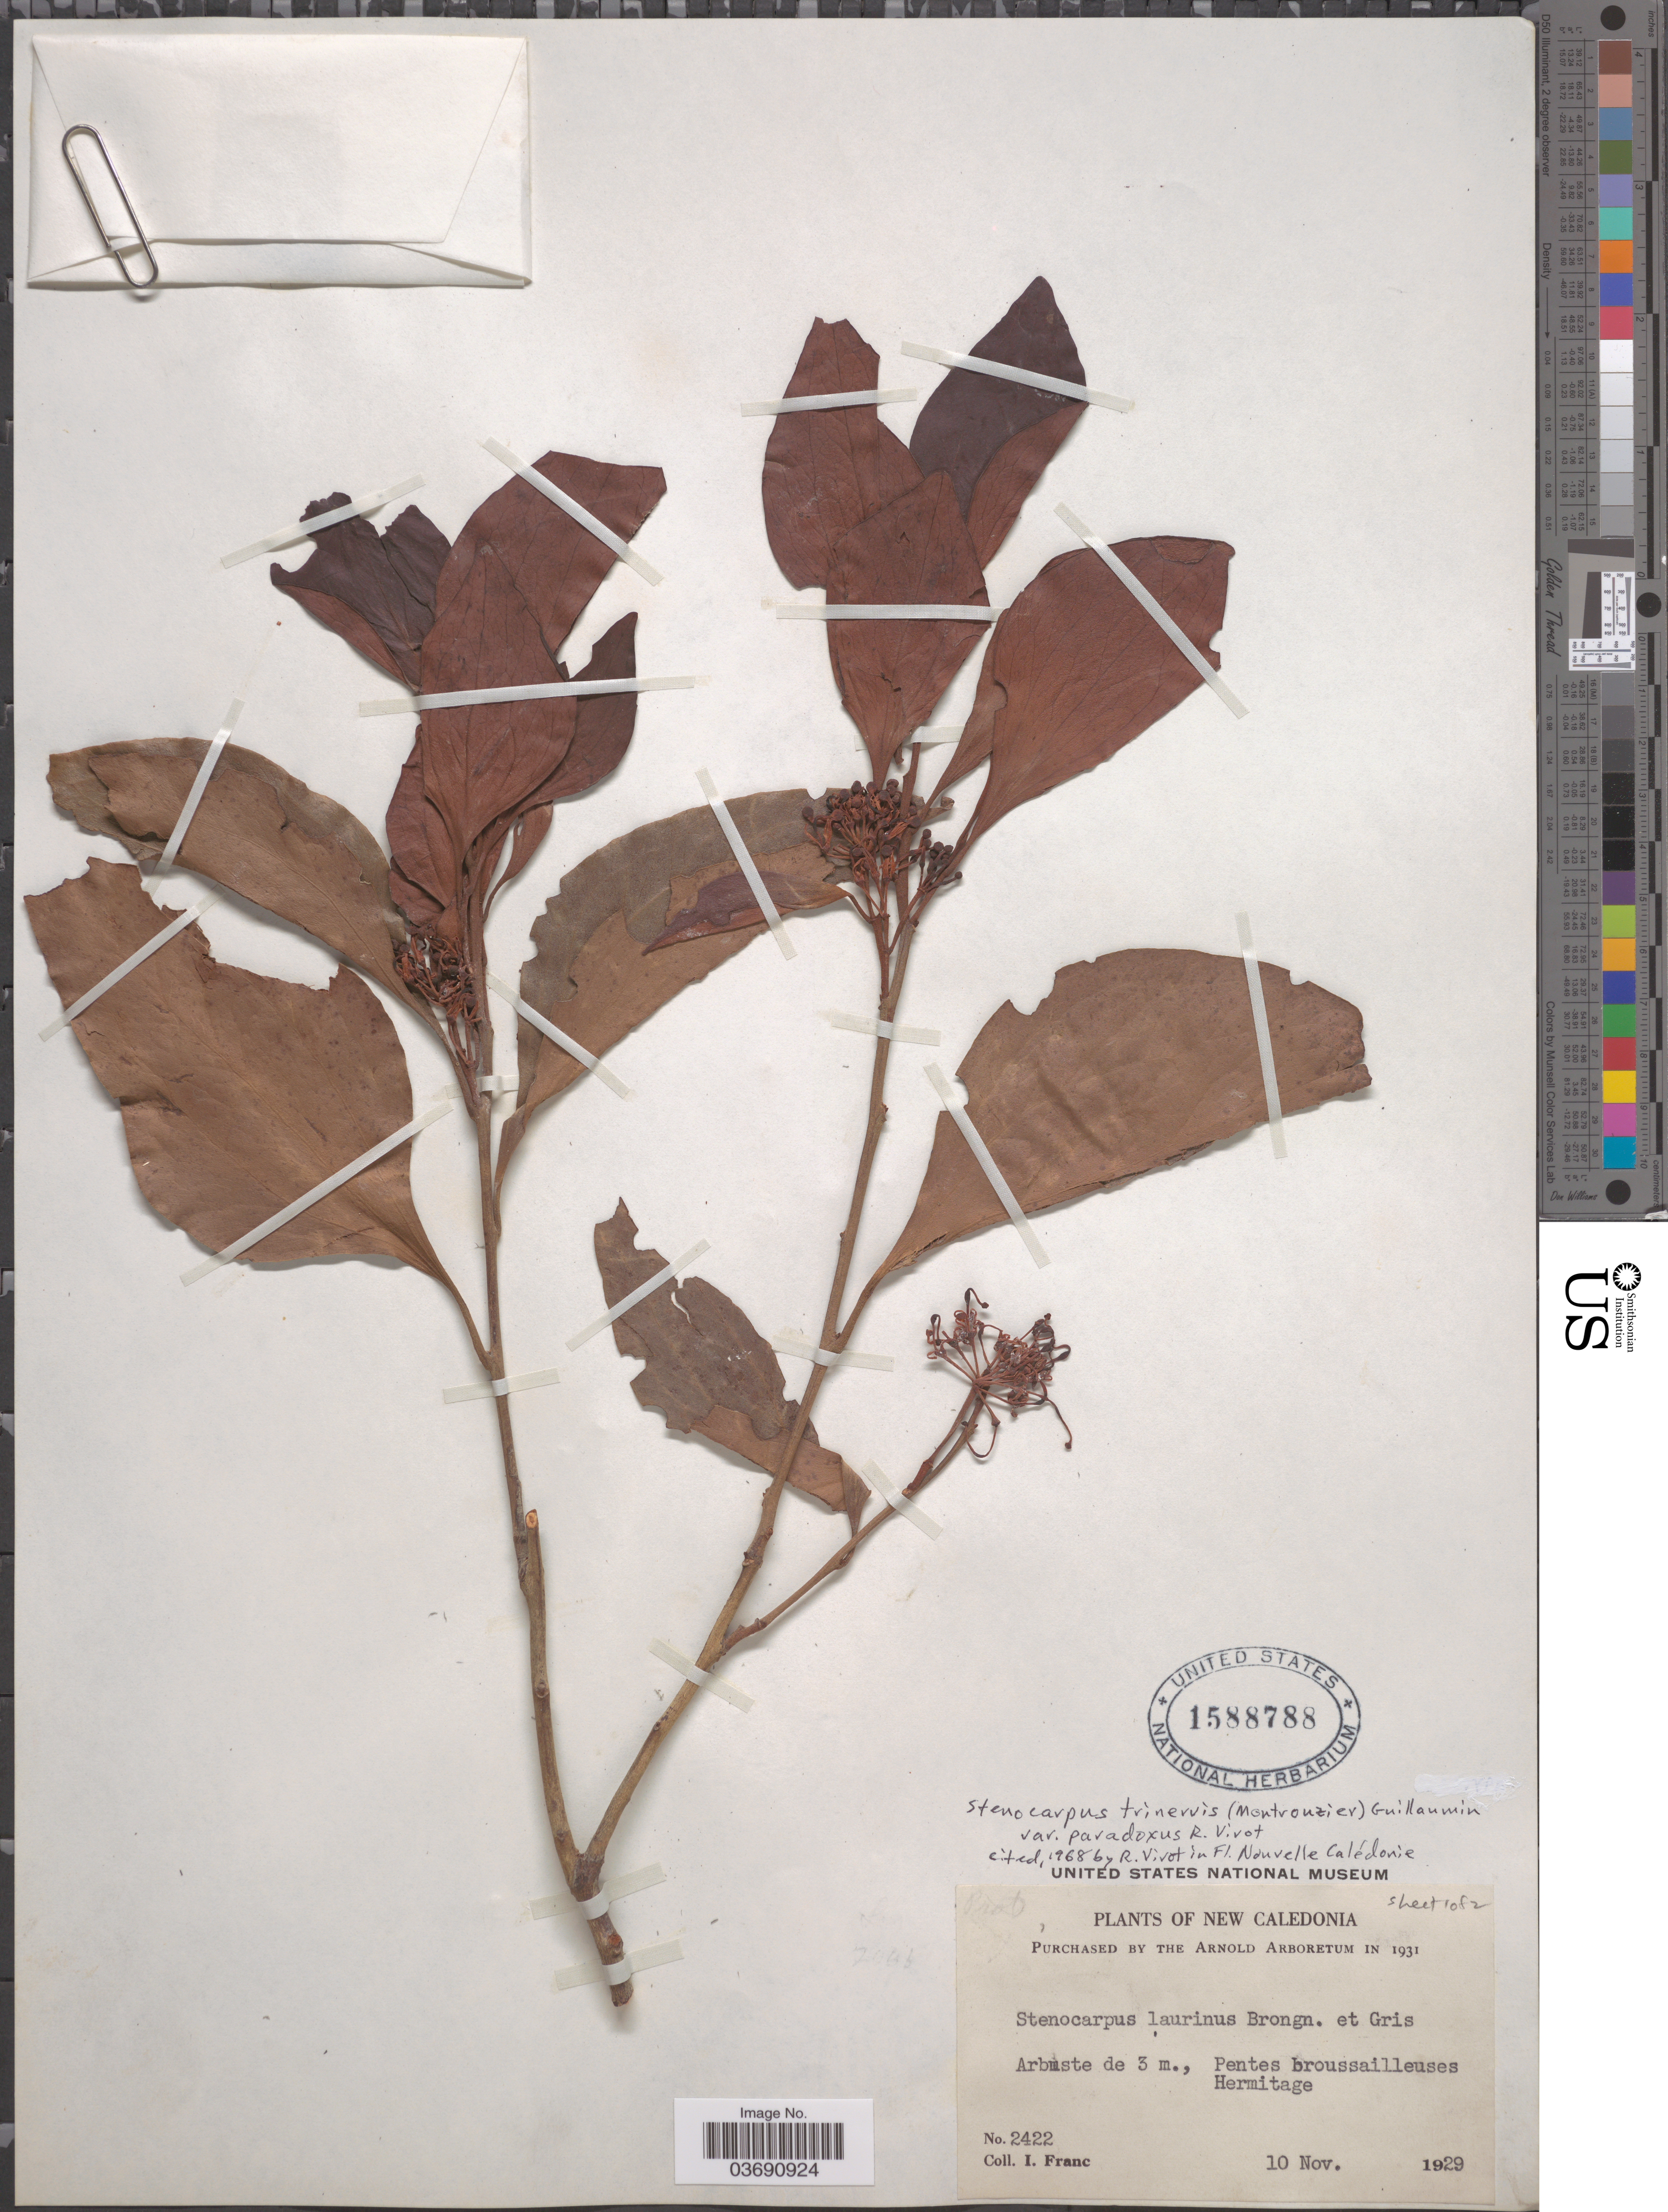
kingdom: Plantae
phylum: Tracheophyta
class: Magnoliopsida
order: Proteales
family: Proteaceae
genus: Stenocarpus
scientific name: Stenocarpus trinervis var. paradoxus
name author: R. Virot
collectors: I. Franc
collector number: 2422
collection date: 1929-11-10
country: New Caledonia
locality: Pentes broussailleuses Hermitage.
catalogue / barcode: US 1588788